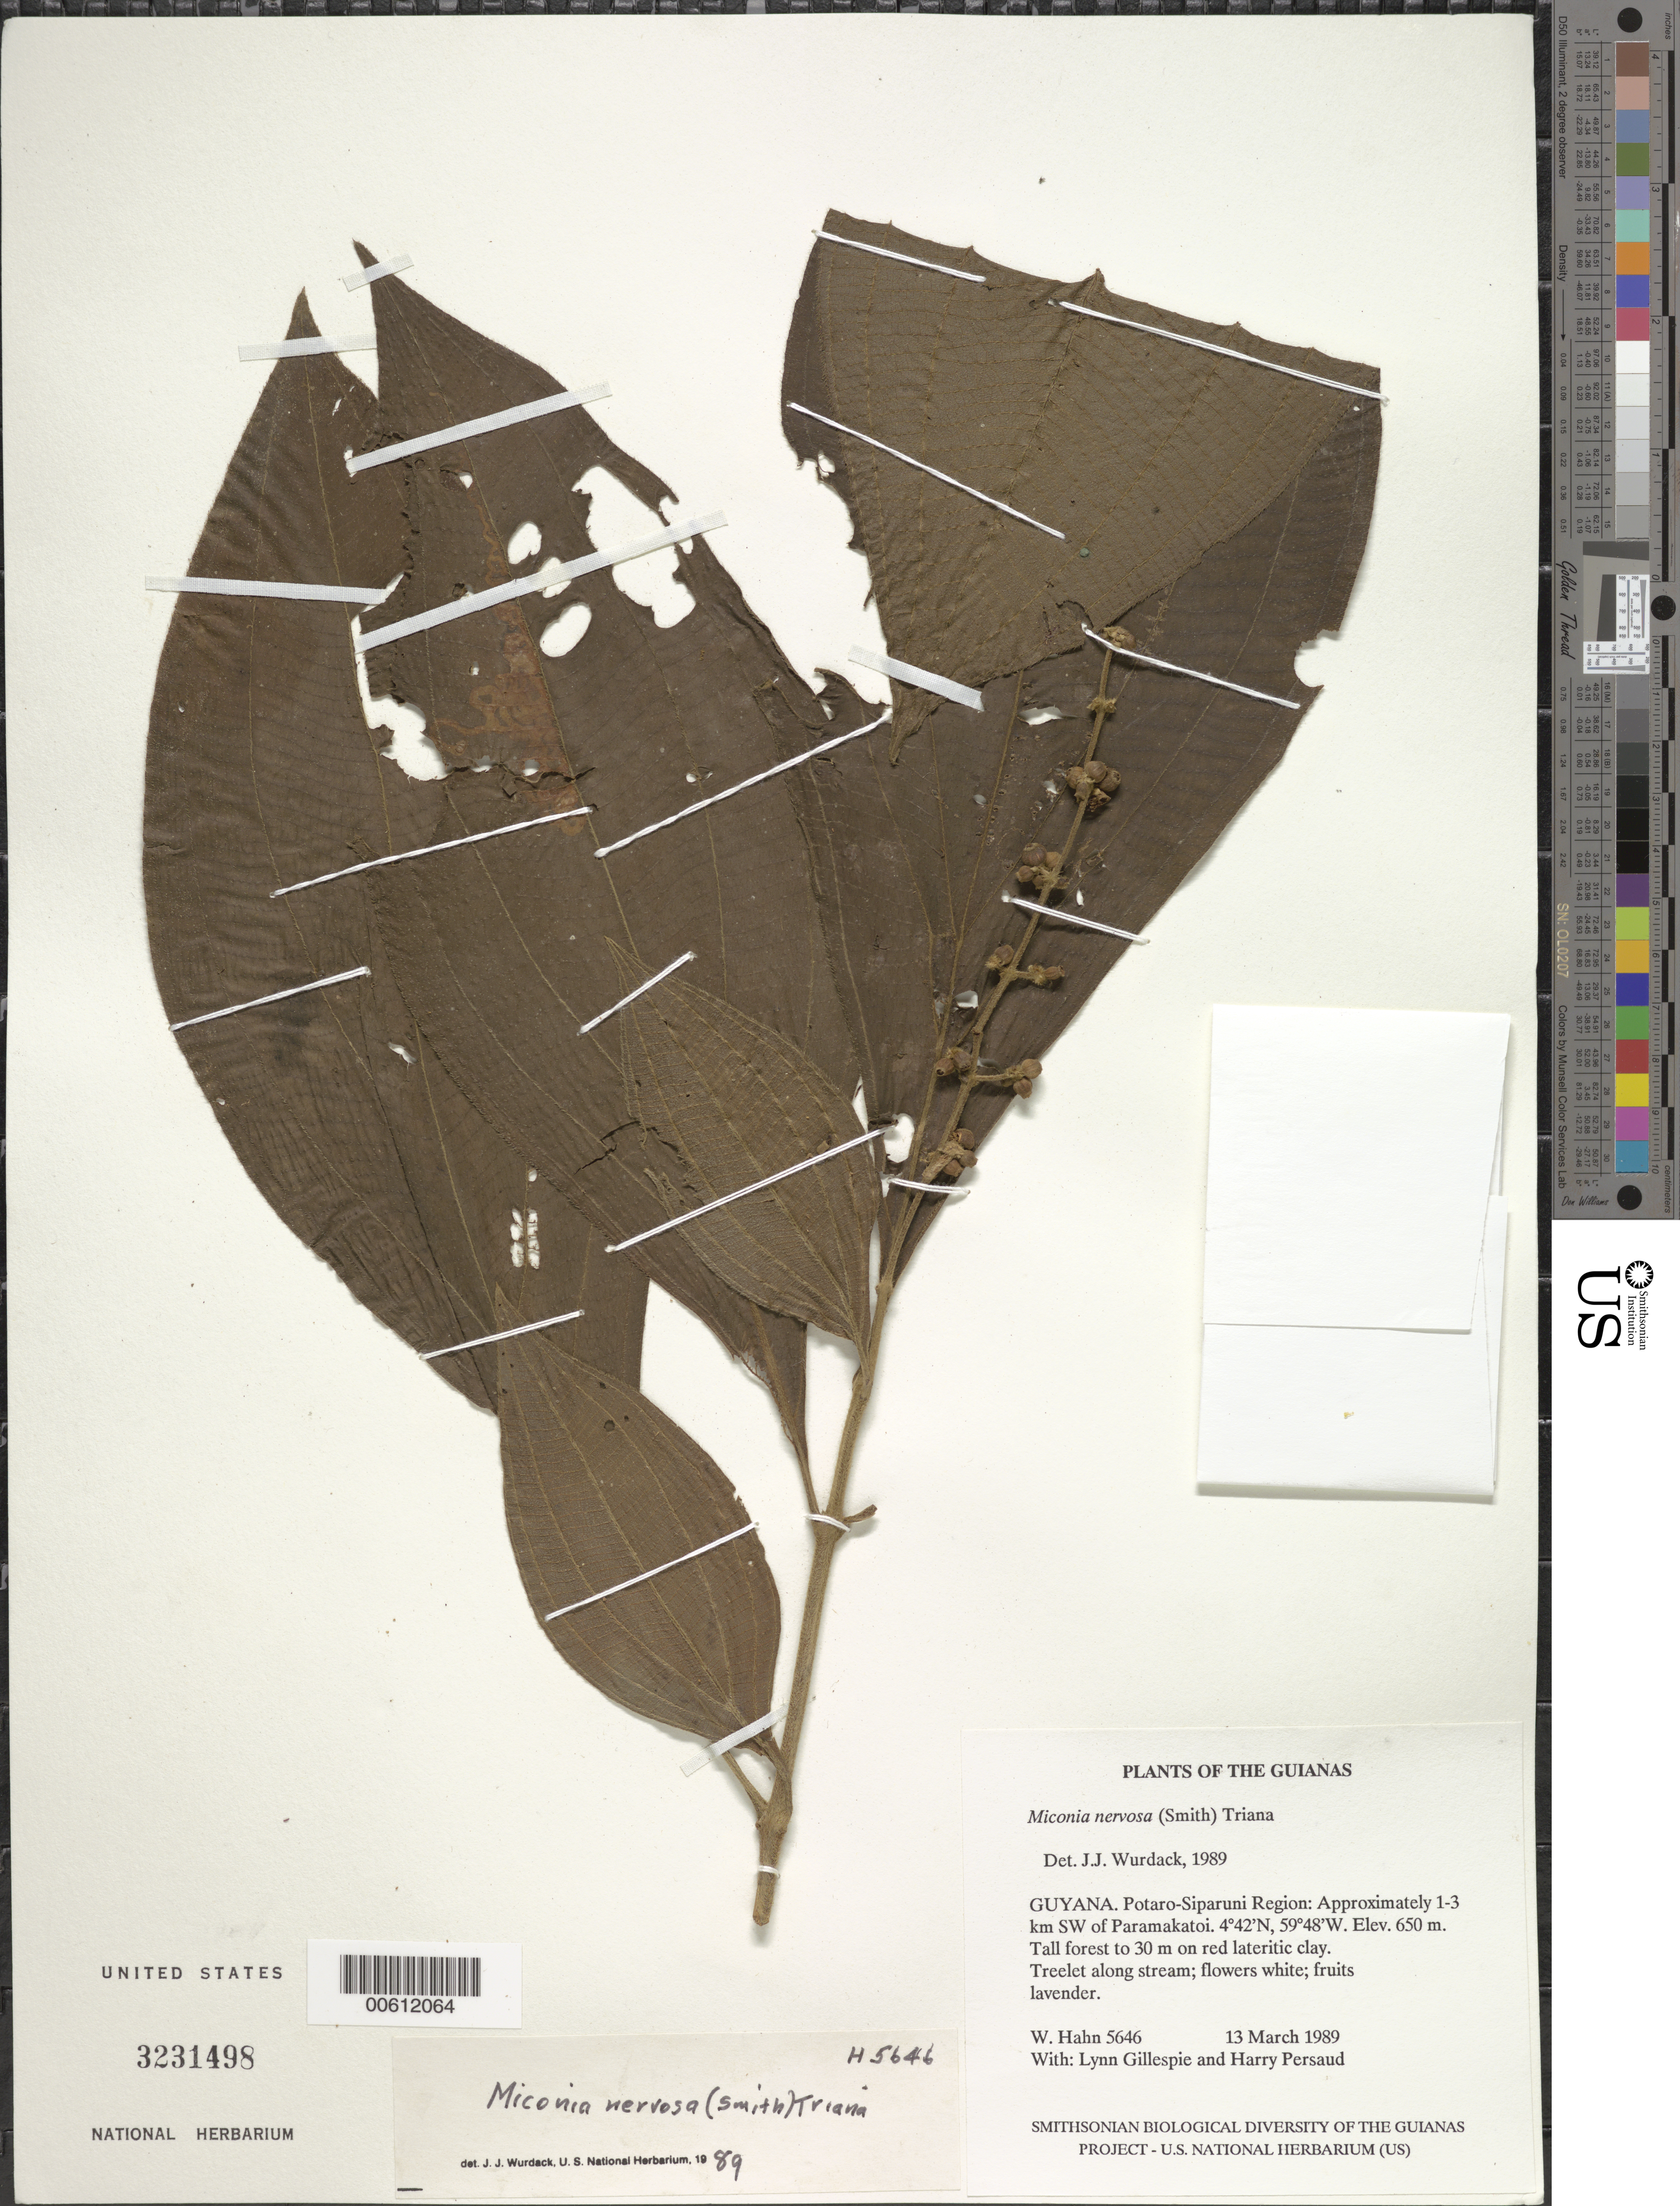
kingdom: Plantae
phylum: Tracheophyta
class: Magnoliopsida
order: Myrtales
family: Melastomataceae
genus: Miconia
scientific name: Miconia nervosa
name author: (Sm.) Triana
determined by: Wurdack, John J., (US), US (UNITED STATES)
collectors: W. Hahn, L. J. Gillespie & H. Persaud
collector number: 5646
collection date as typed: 13 March 1989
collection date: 1989-03-13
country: Guyana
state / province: Potaro-Siparuni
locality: Approximately 1-3 km SW of Paramakatoi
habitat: Tall forest to 30 m on red lateritic clay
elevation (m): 650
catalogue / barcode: US 3231498